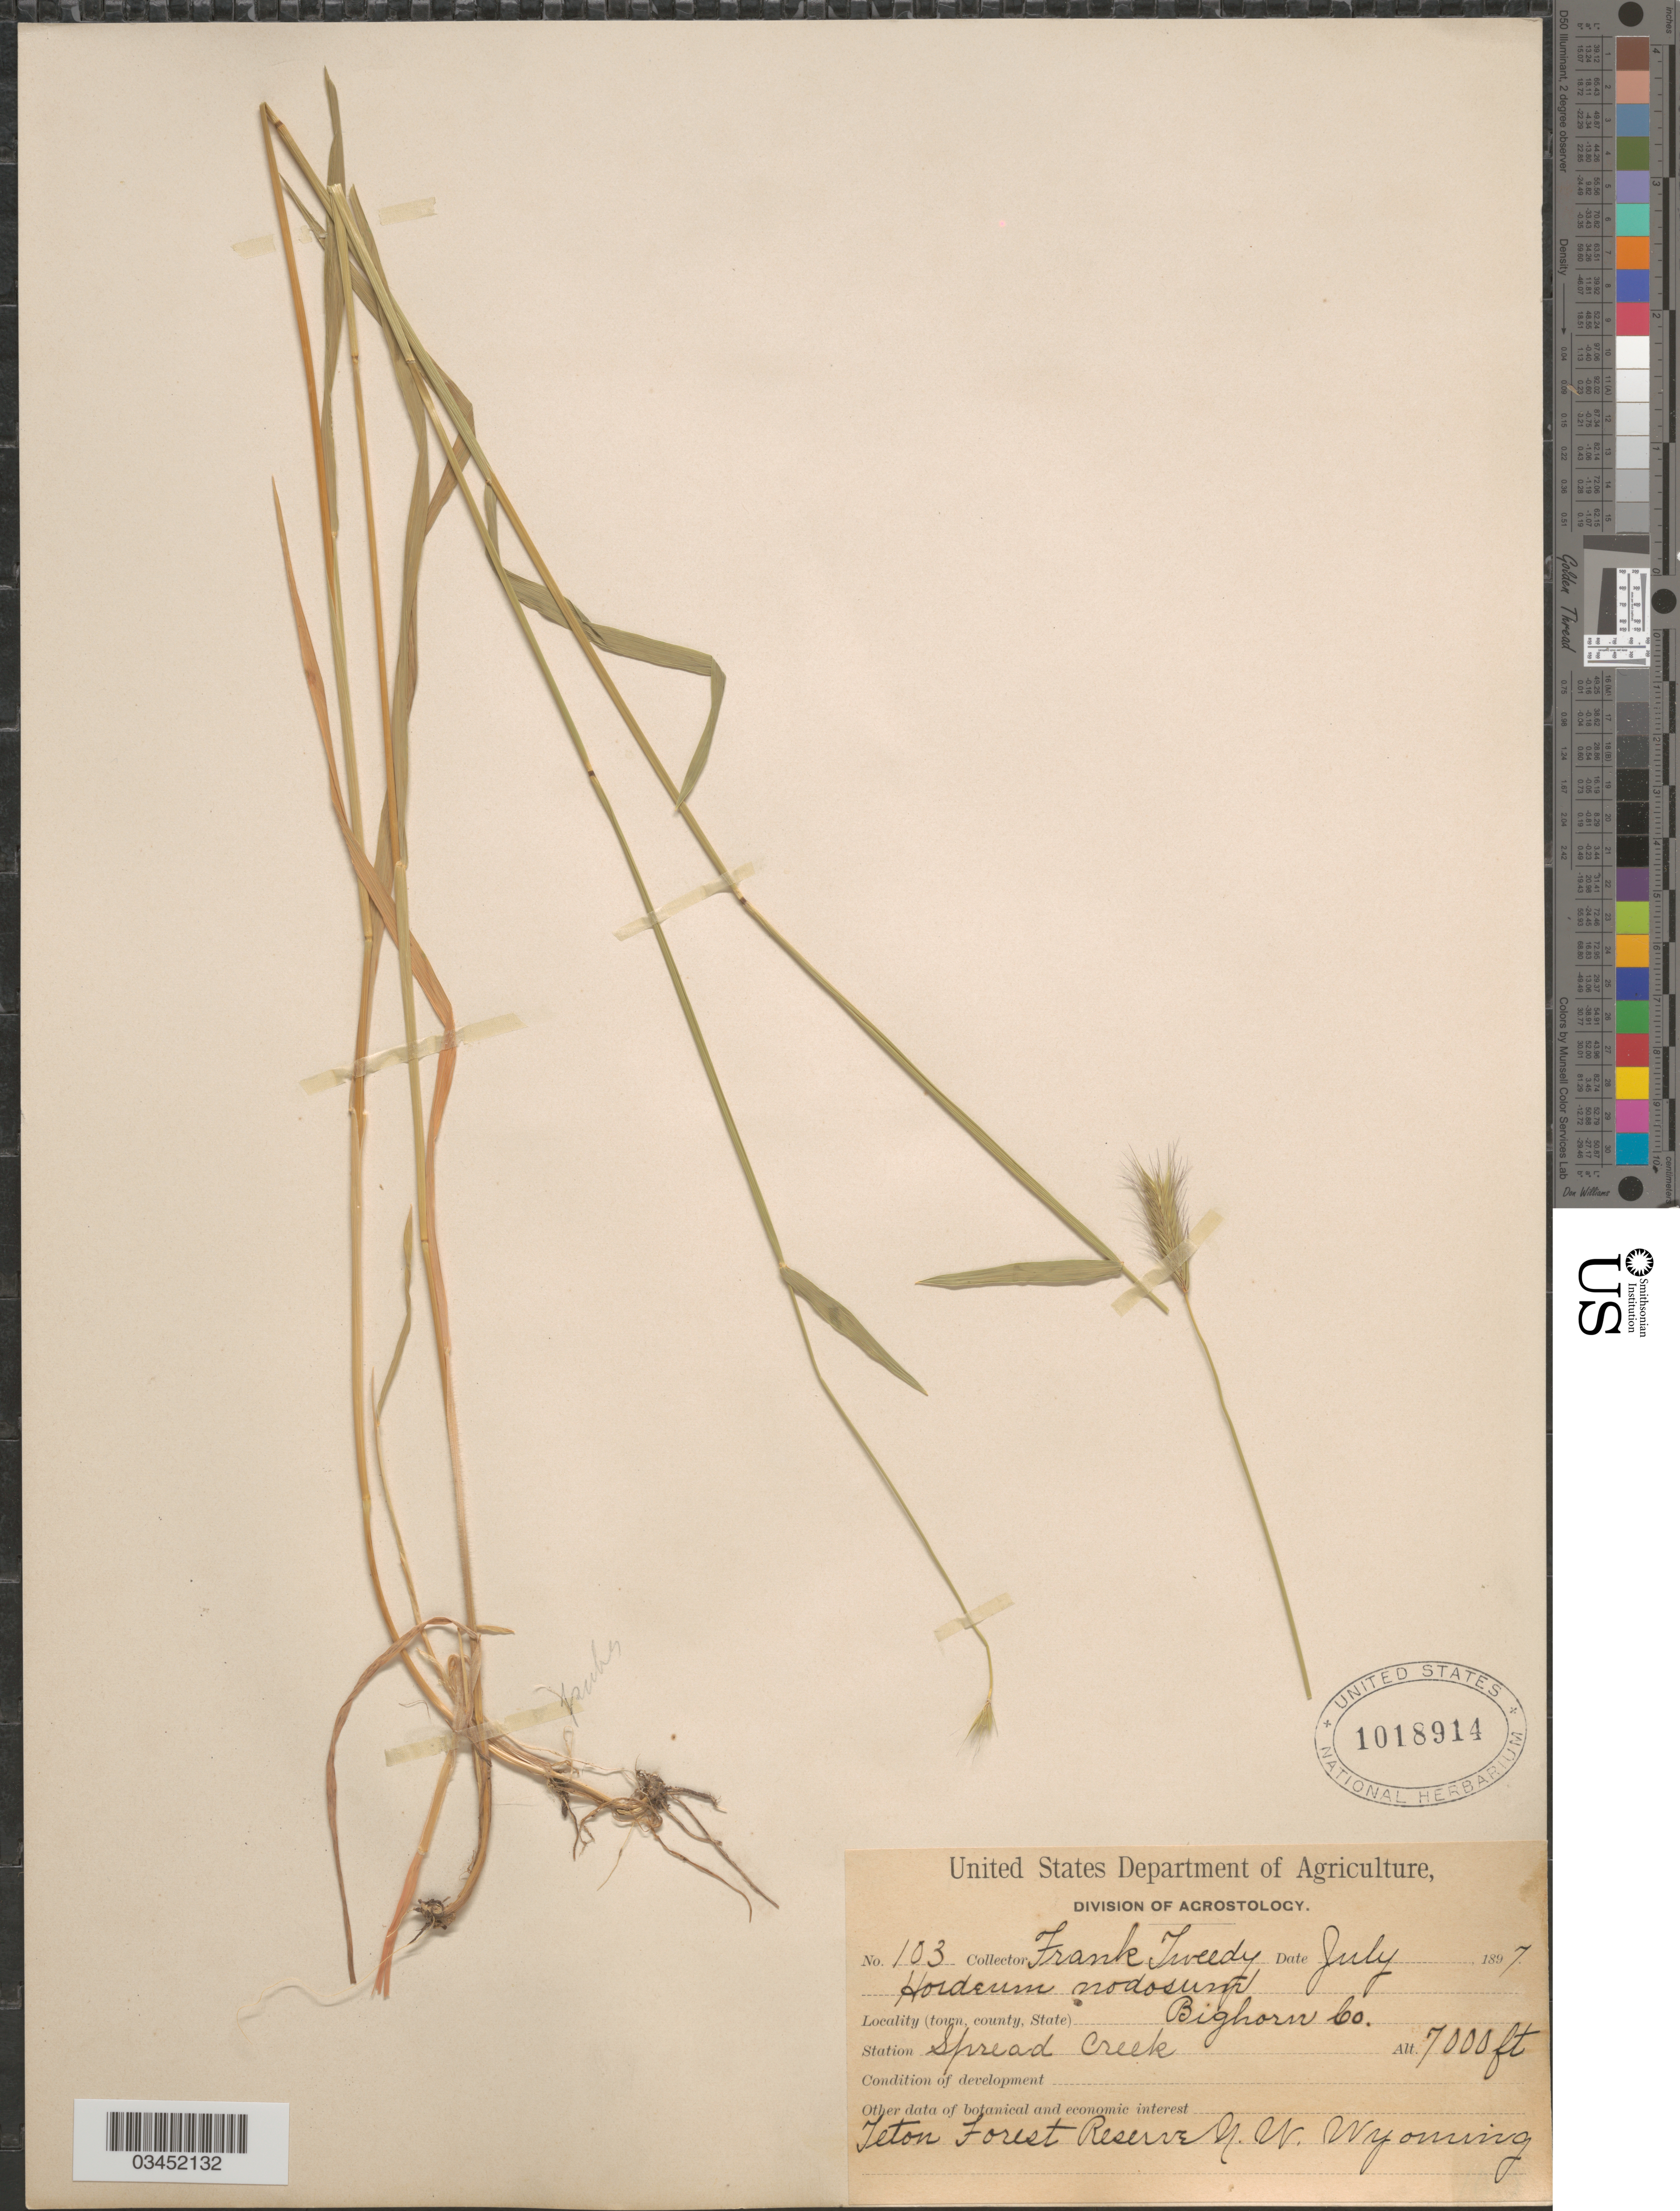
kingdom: Plantae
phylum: Tracheophyta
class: Liliopsida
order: Poales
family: Poaceae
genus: Hordeum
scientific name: Hordeum brachyantherum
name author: Nevski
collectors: F. Tweedy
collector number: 103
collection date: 1897-07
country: United States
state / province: Wyoming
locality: Bighorn Co. Station Spread Creek. Teton Forest Reserve N.W. Wyoming.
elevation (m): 2134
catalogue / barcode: US 1018914